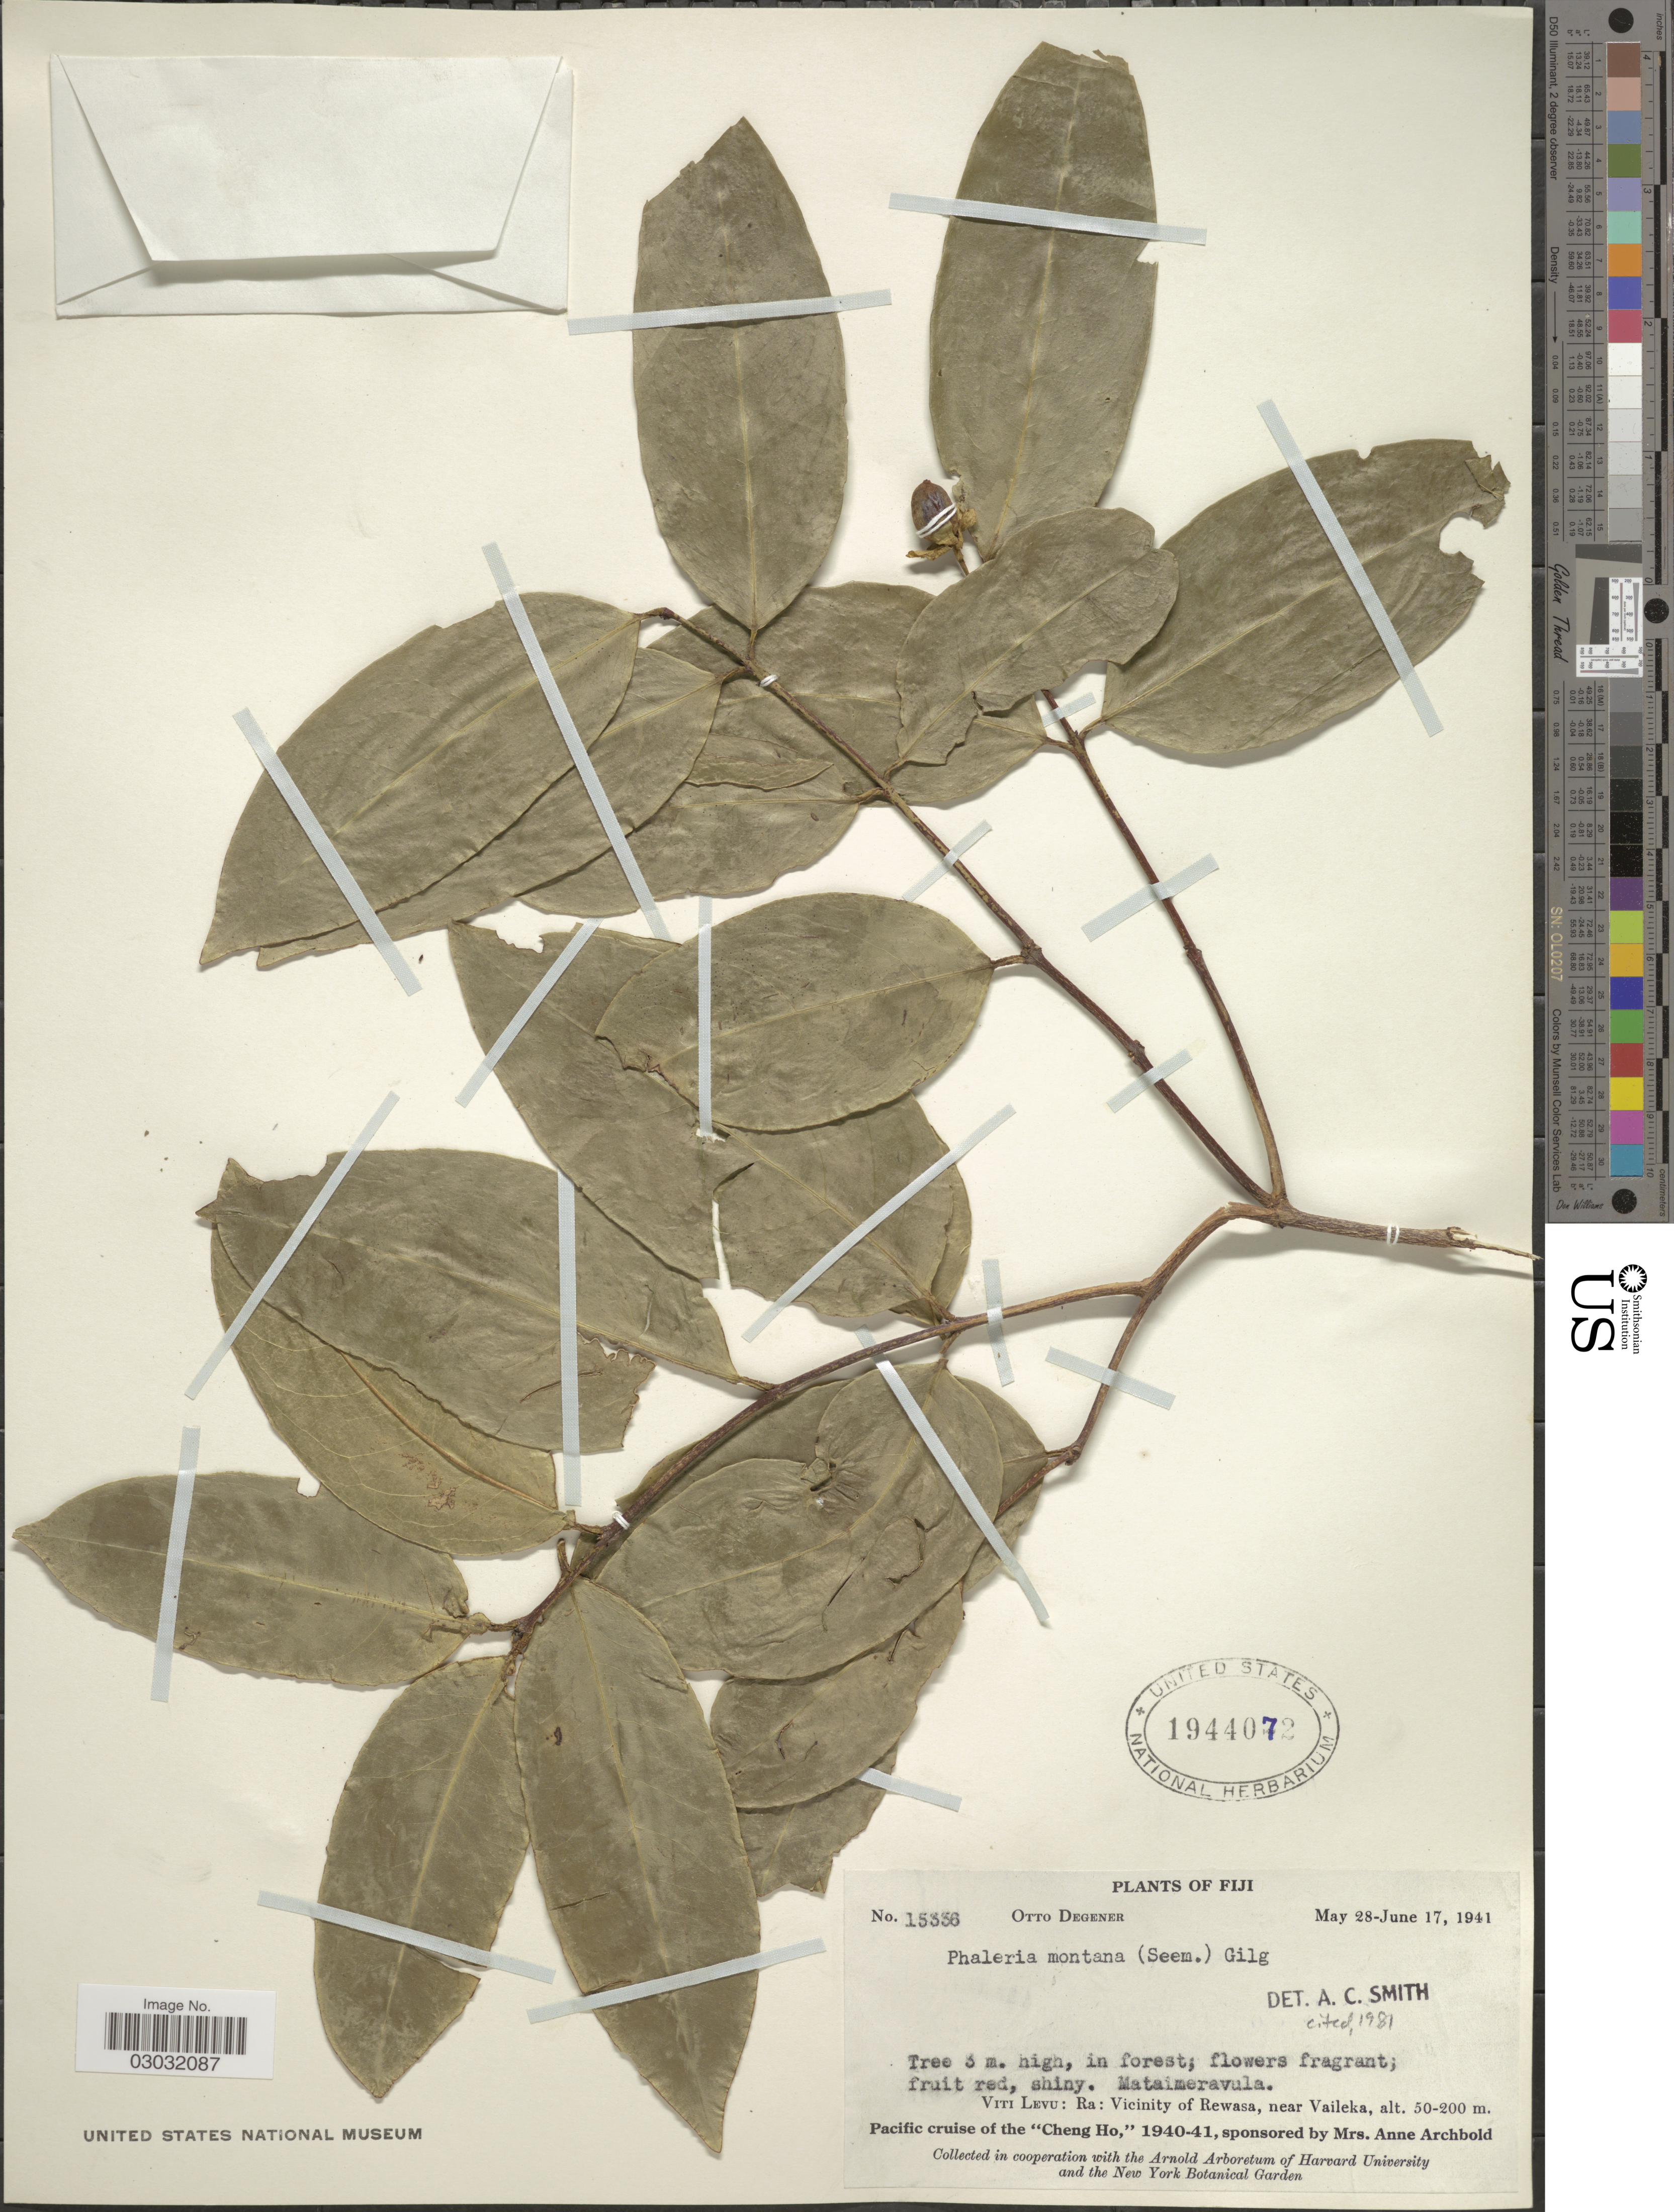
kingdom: Plantae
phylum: Tracheophyta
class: Magnoliopsida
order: Malvales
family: Thymelaeaceae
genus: Phaleria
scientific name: Phaleria montana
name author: (Seem.) Gilg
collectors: O. Degener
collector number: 15336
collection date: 1941-05-28/1941-06-17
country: Fiji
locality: Mataimeravula. Viti Levu: Ra: Vicinity of Rewasa, near Vaileka.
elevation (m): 50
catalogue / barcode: US 1944072